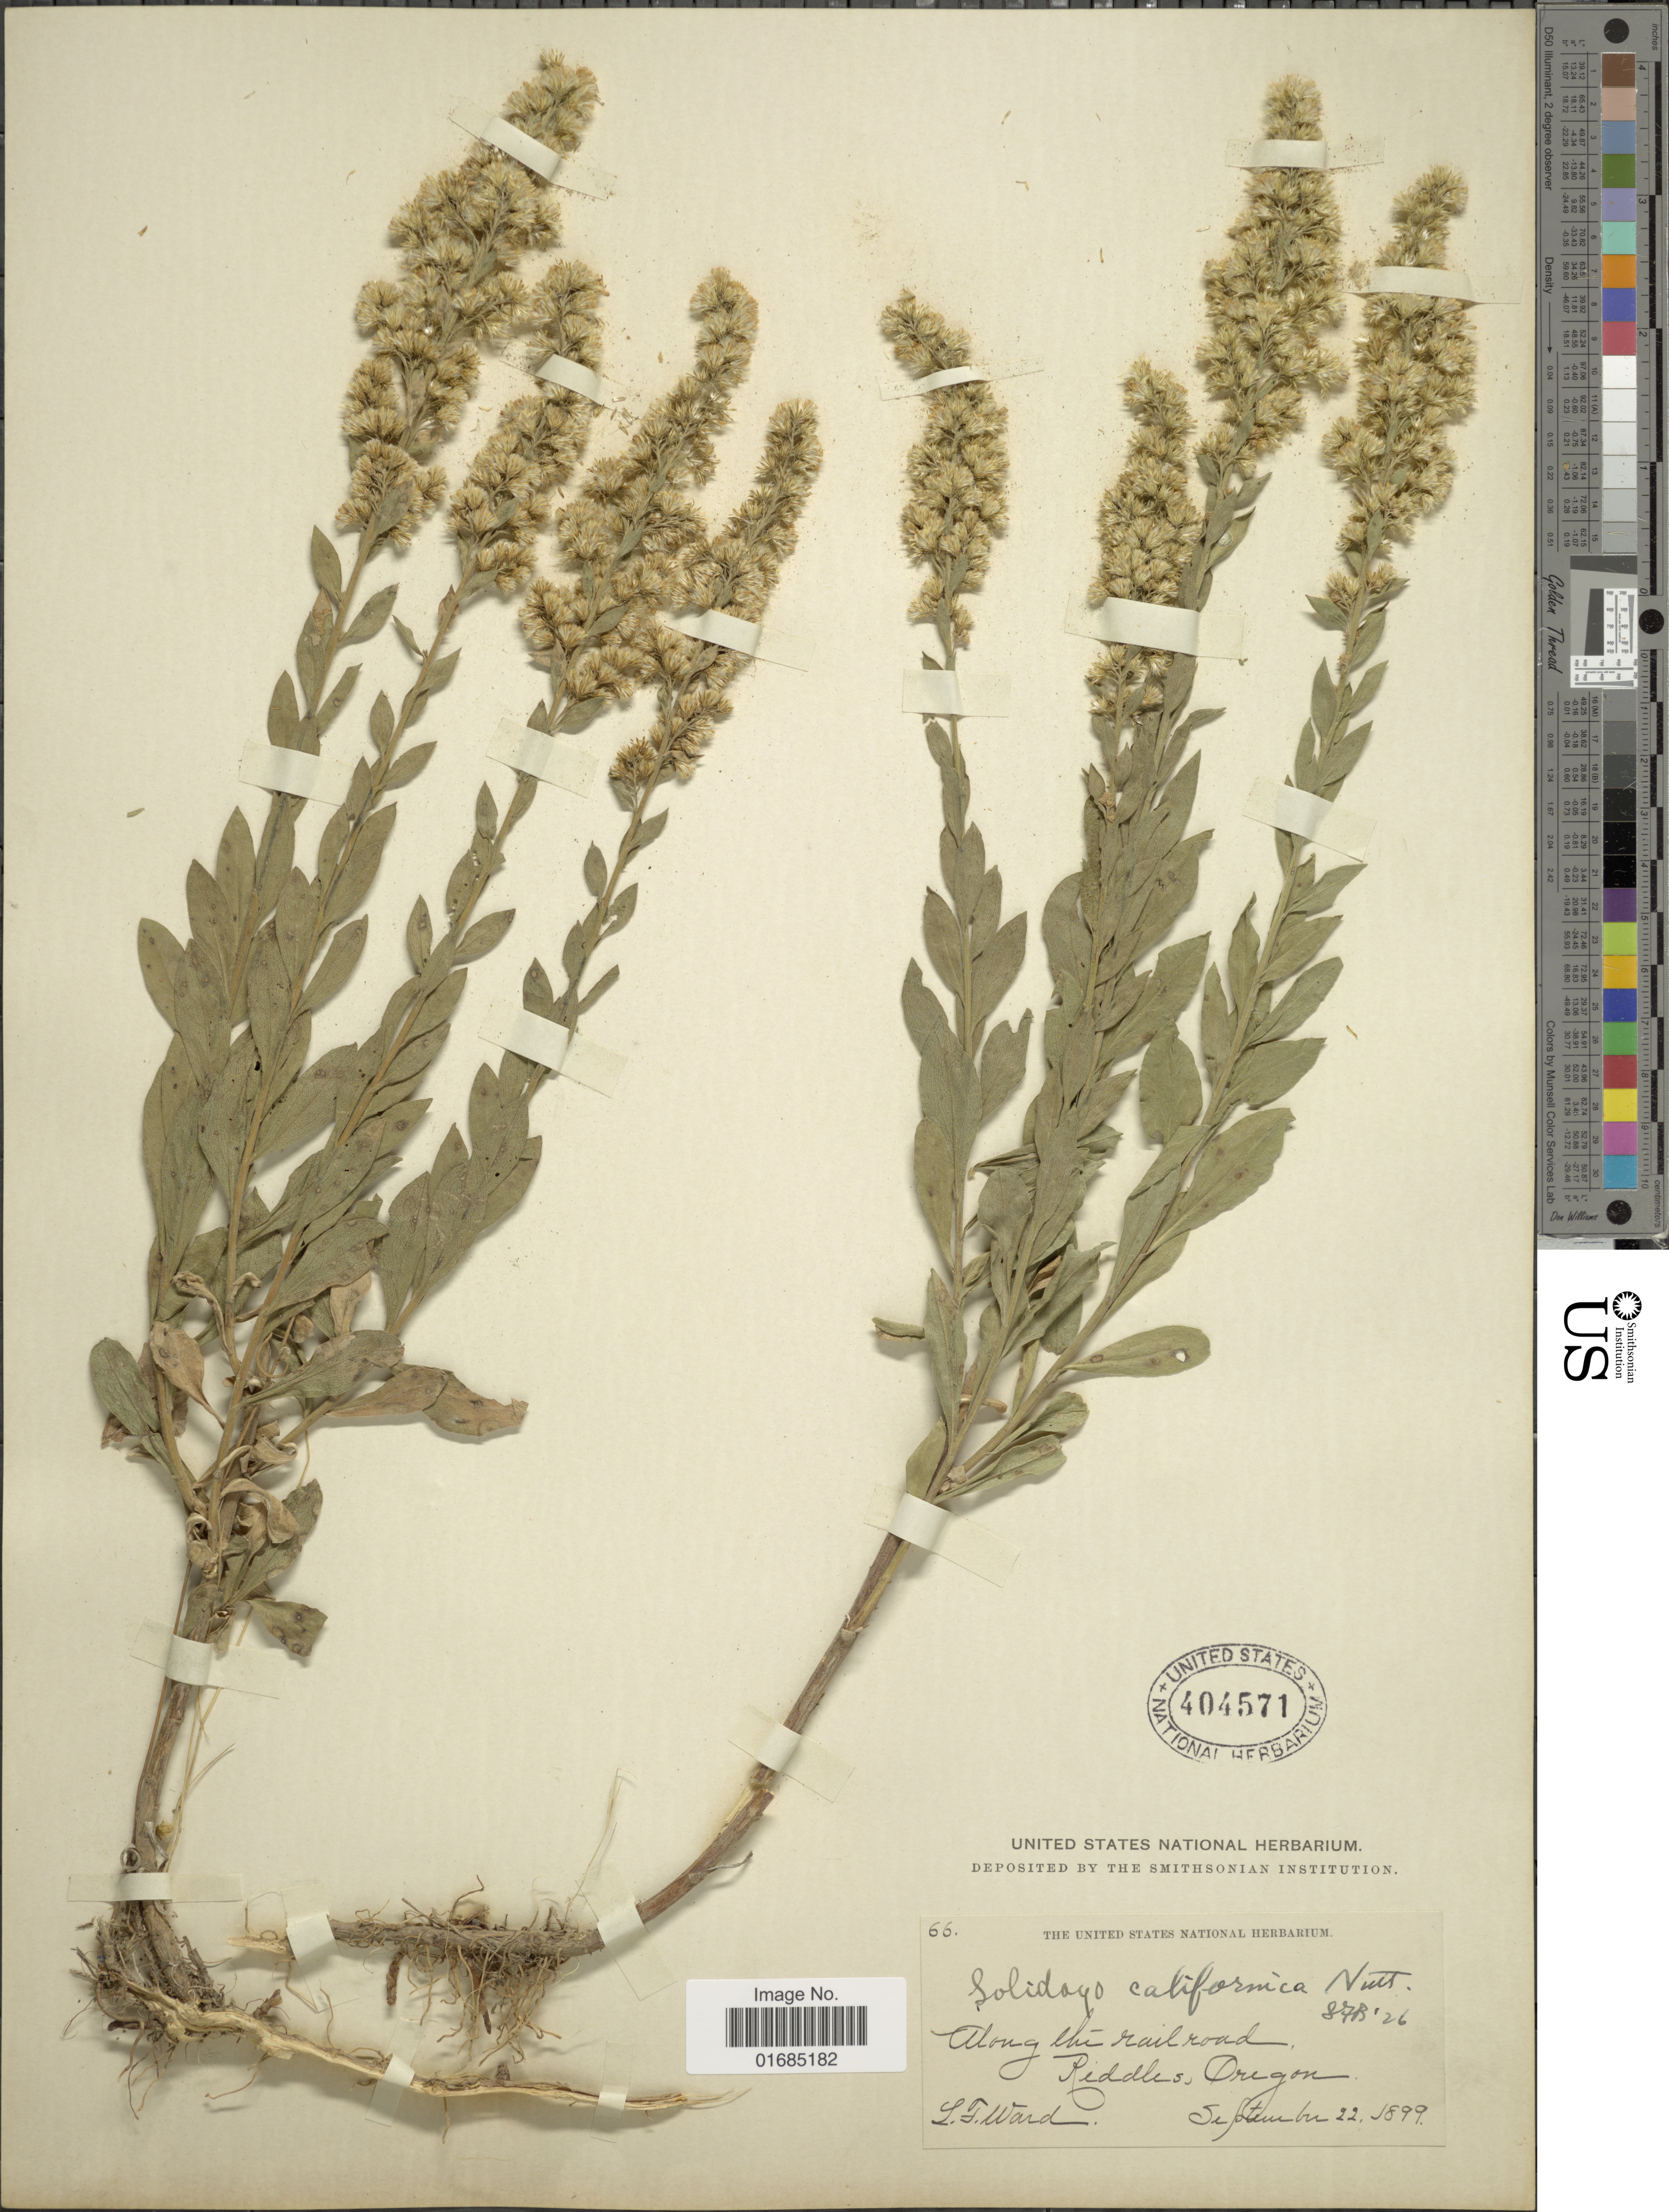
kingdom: Plantae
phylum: Tracheophyta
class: Magnoliopsida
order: Asterales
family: Asteraceae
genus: Solidago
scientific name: Solidago californica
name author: Nutt.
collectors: L. Ward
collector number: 66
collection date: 1899-09-22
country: United States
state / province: Oregon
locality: Along the railroad, Riddles, Oregon.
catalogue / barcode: US 404571